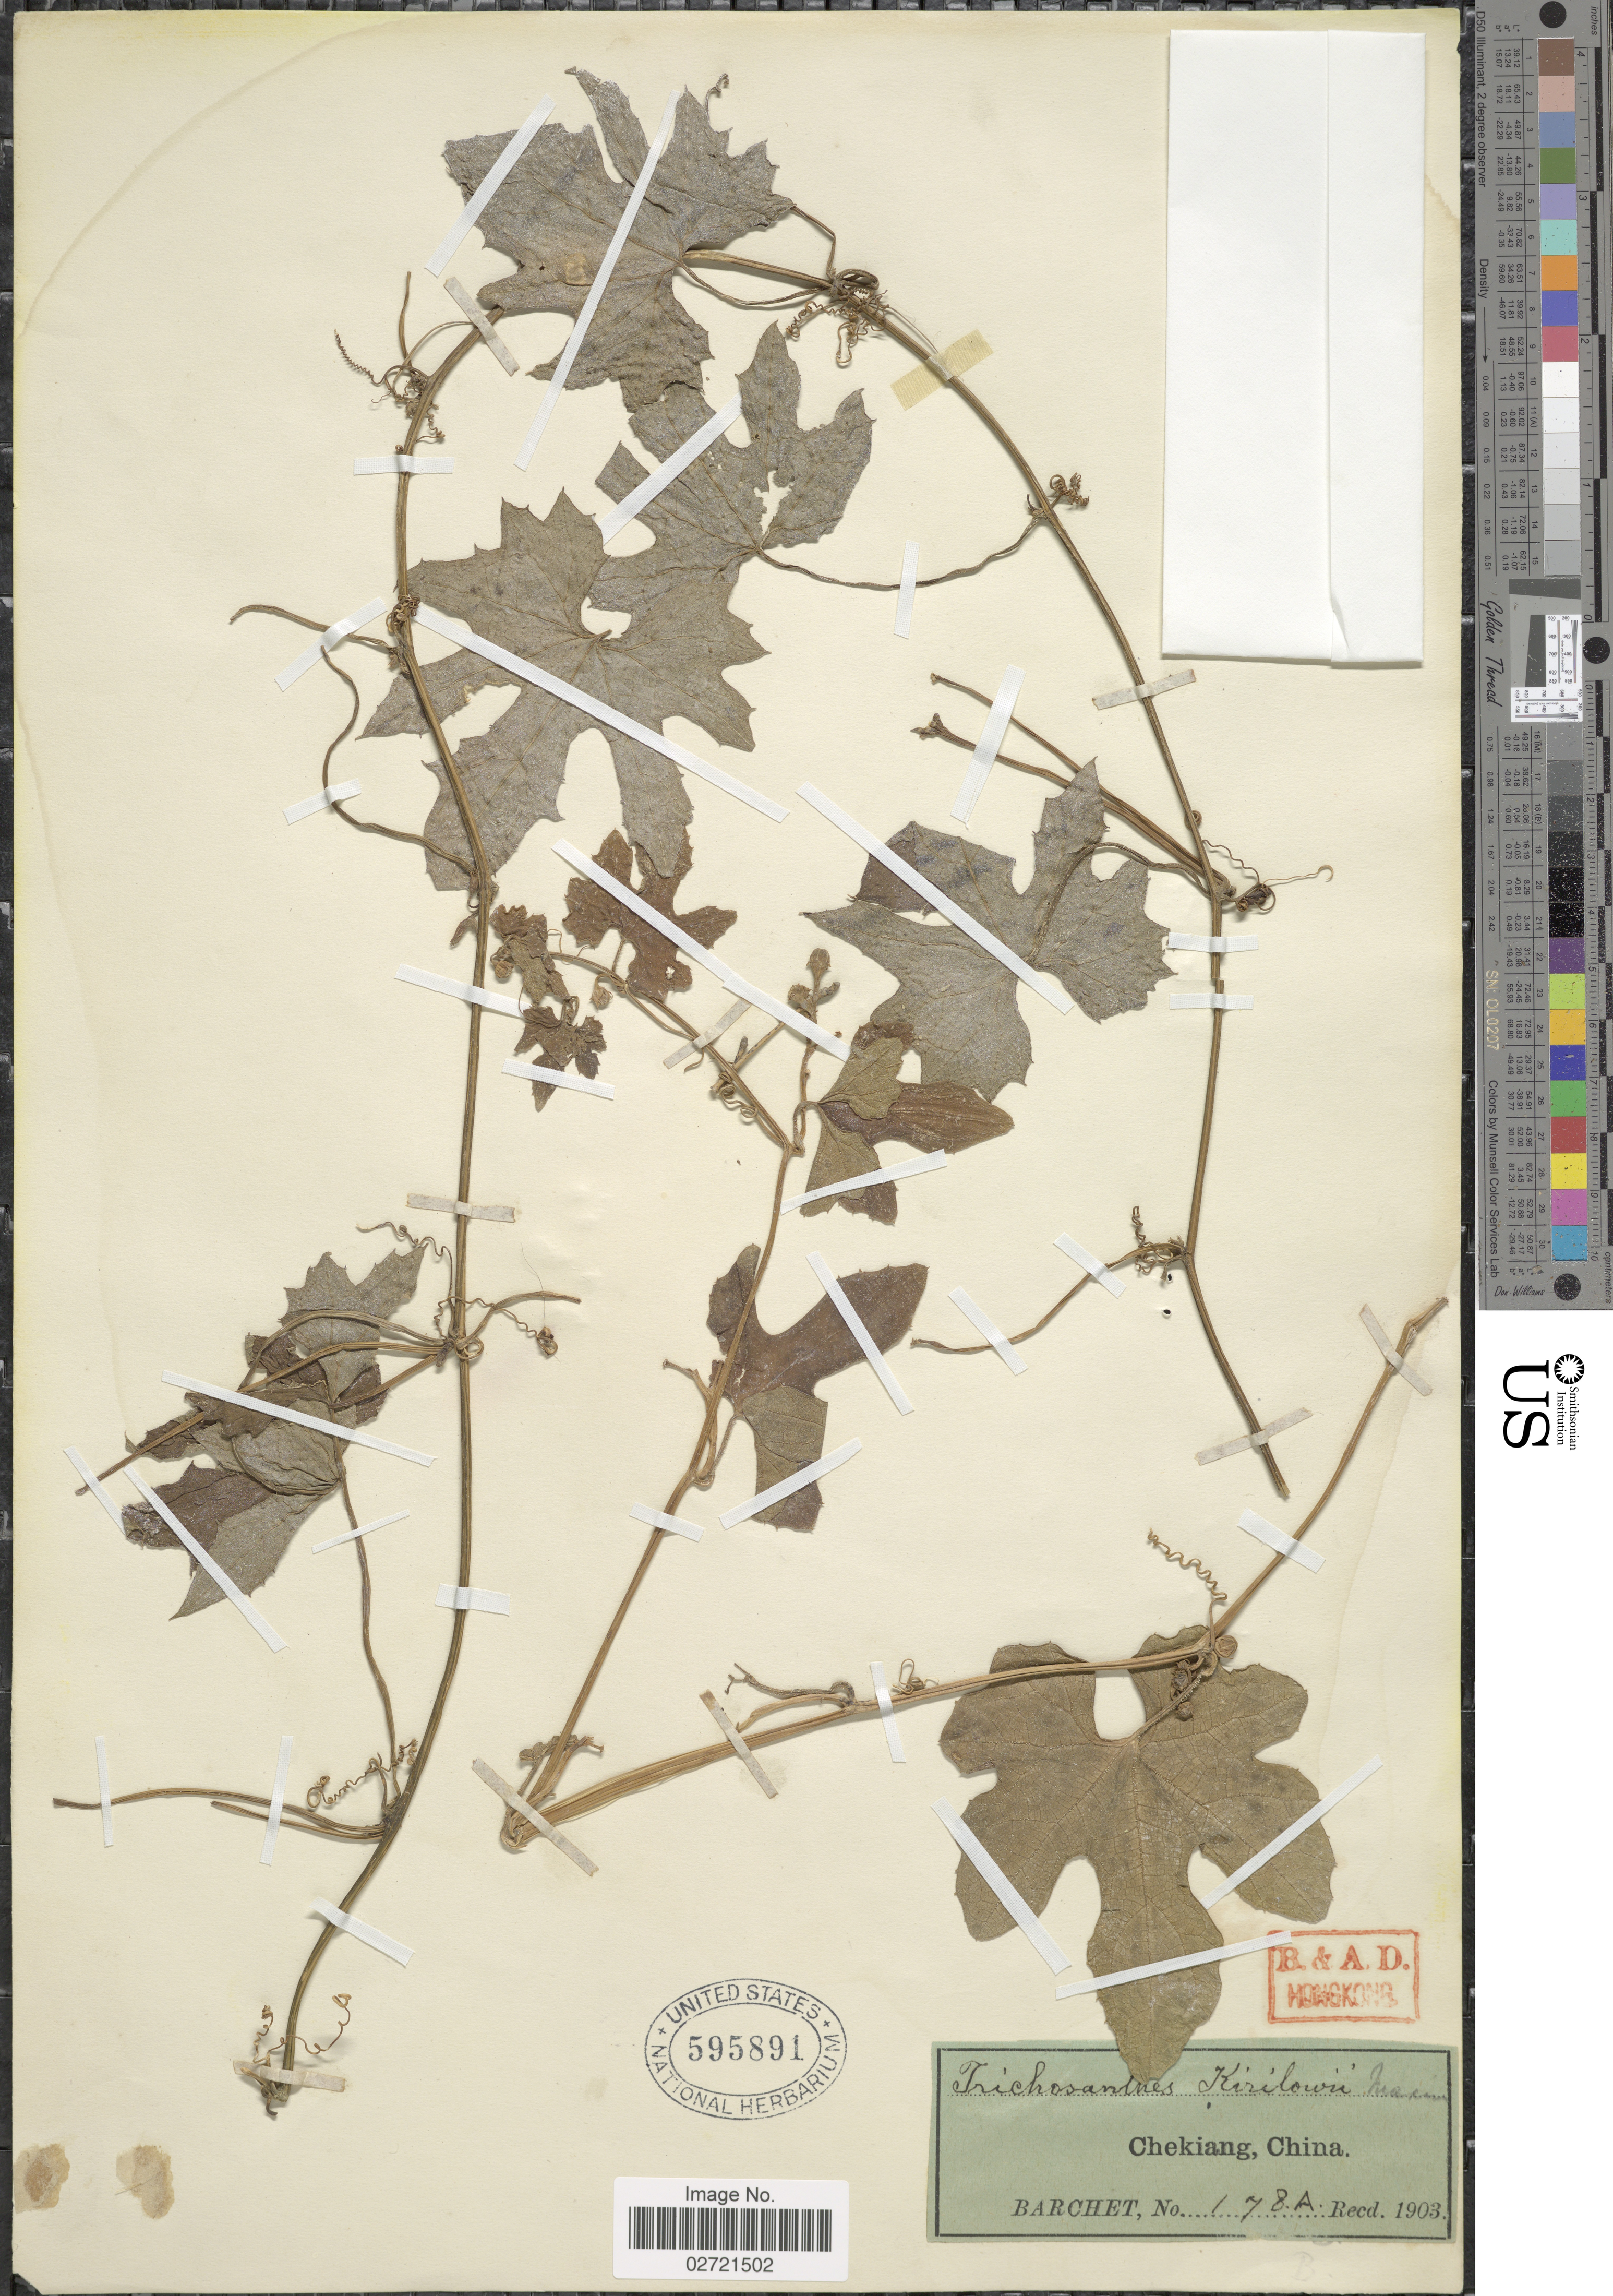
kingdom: Plantae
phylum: Tracheophyta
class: Magnoliopsida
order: Cucurbitales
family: Cucurbitaceae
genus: Trichosanthes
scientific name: Trichosanthes kirilowii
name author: Maxim.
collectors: Barchet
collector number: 178A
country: China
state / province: Zhejiang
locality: Chekiang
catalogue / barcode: US 595891